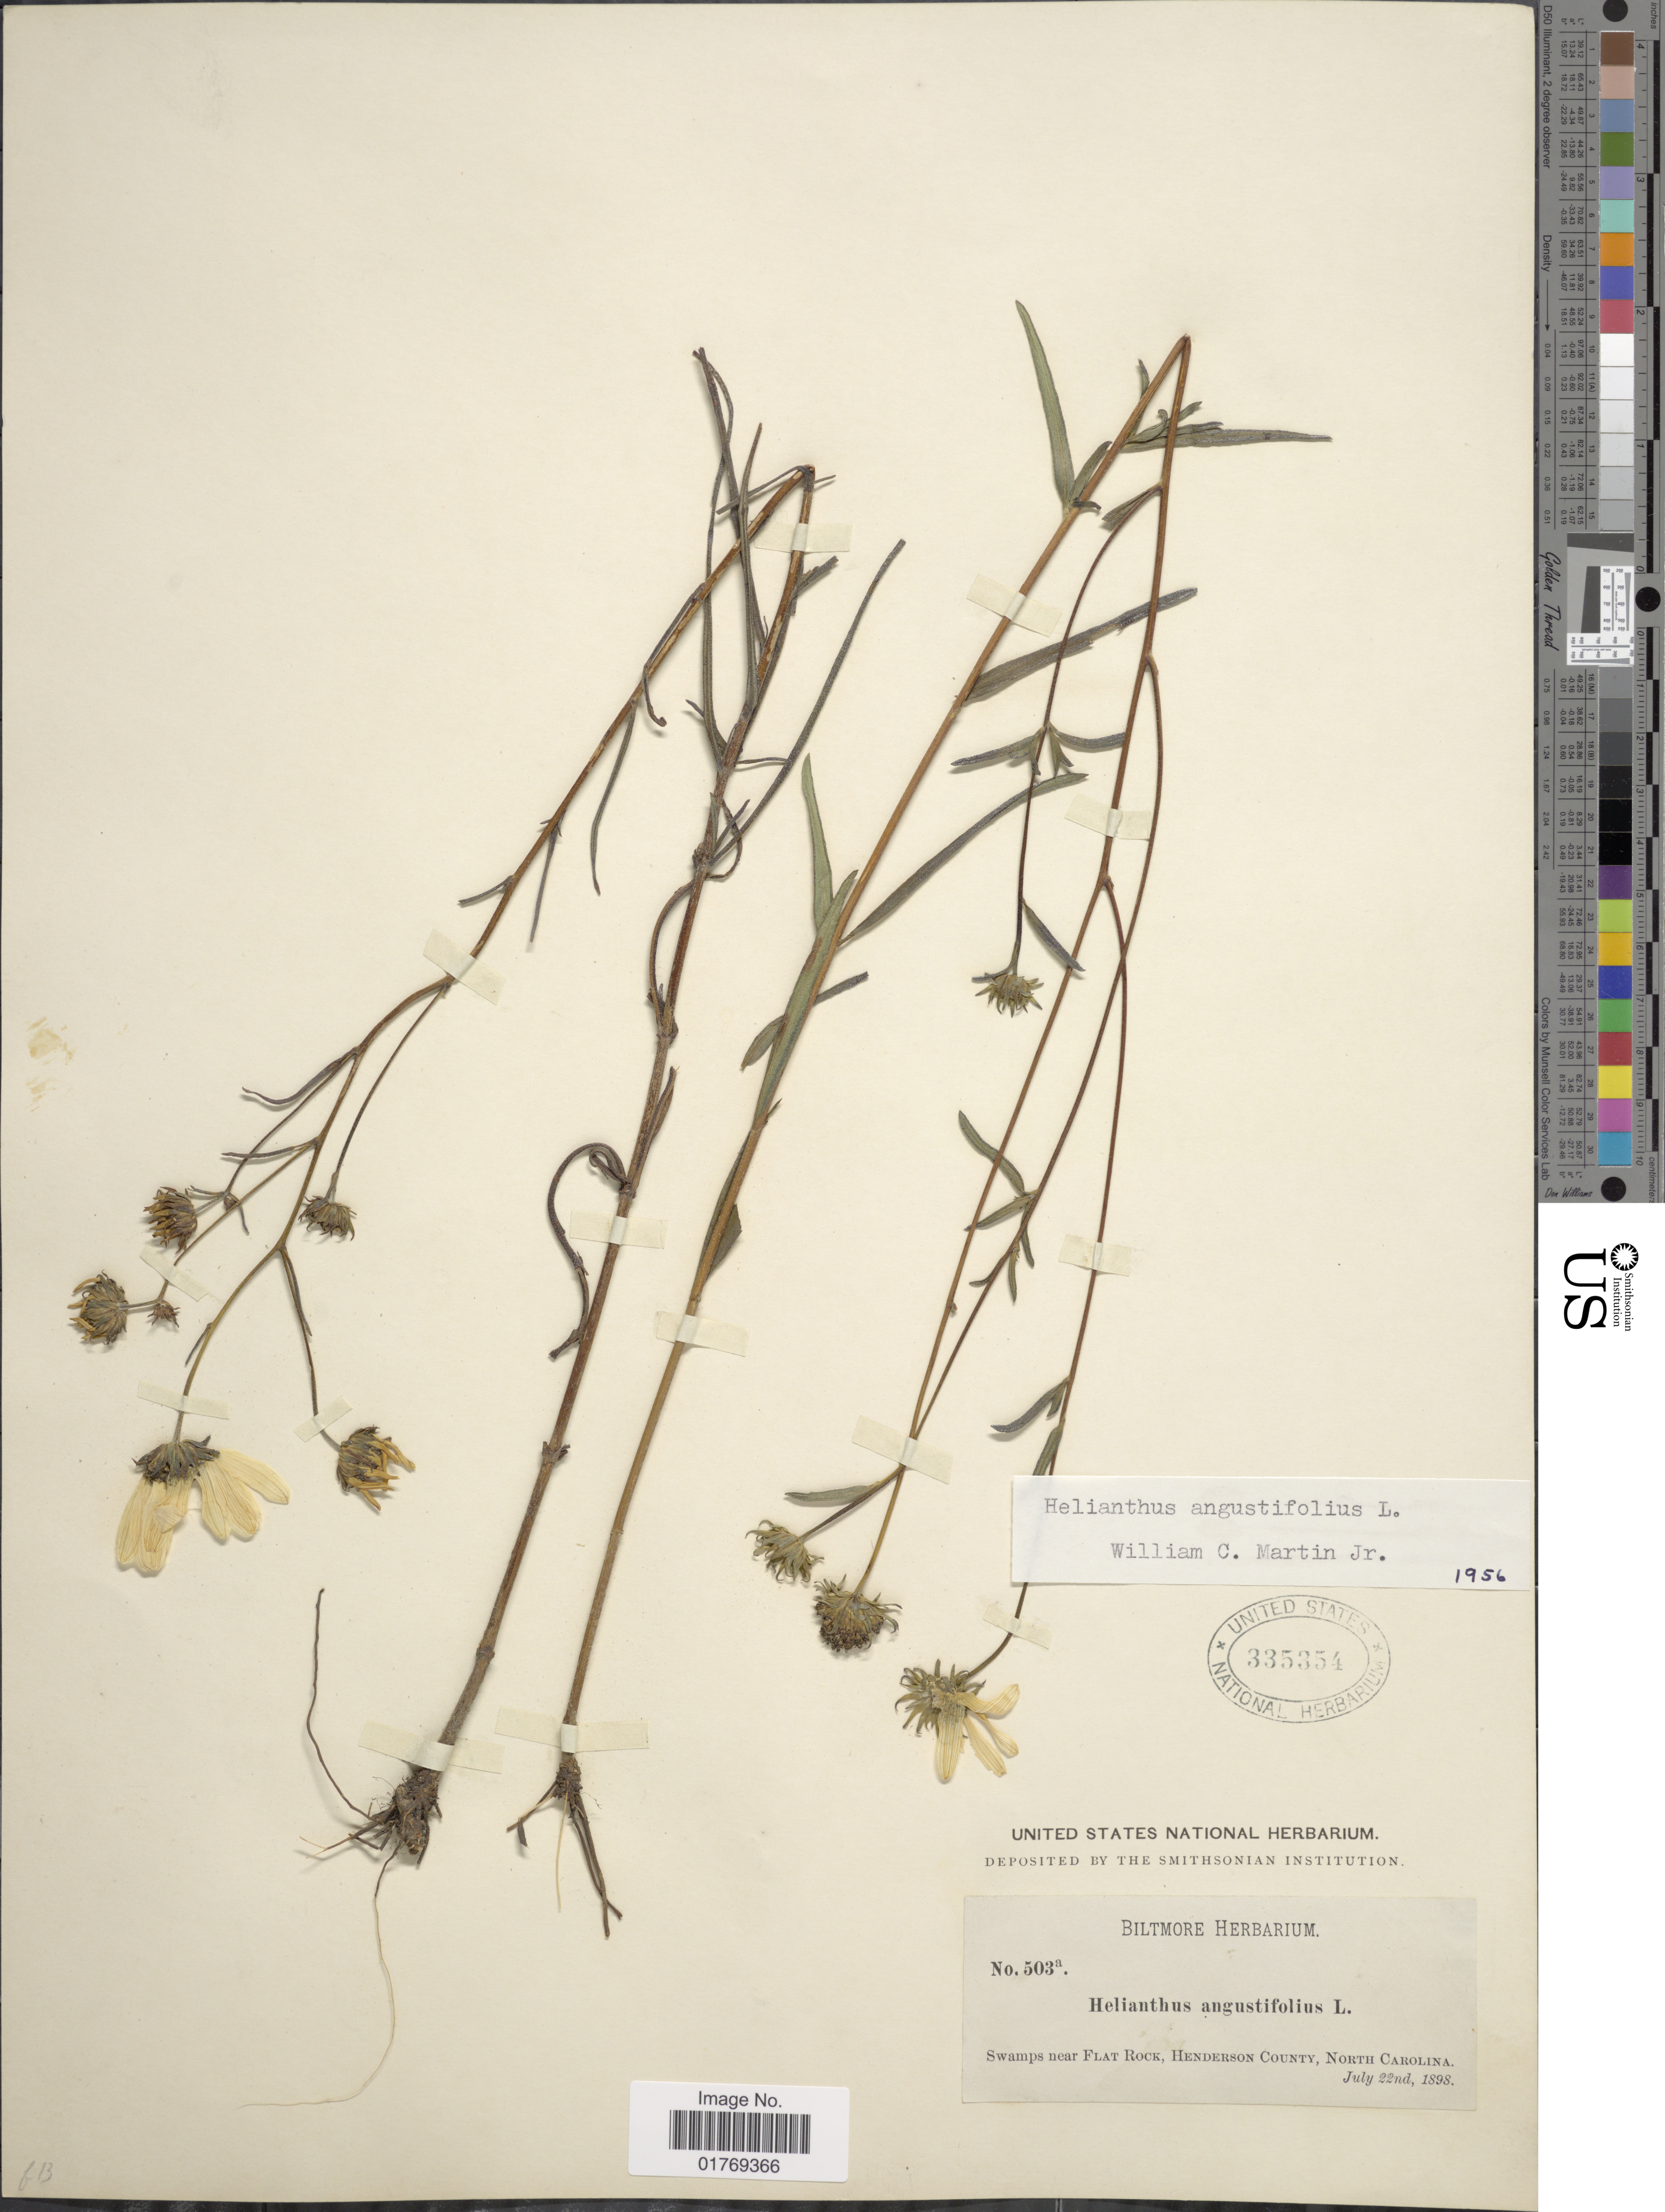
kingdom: Plantae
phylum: Tracheophyta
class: Magnoliopsida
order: Asterales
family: Asteraceae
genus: Helianthus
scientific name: Helianthus angustifolius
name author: L.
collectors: ex herb. Biltmore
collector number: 503a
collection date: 1898-07-22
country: United States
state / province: North Carolina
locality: Swamps near Flat Rock, Henderson County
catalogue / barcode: US 335354